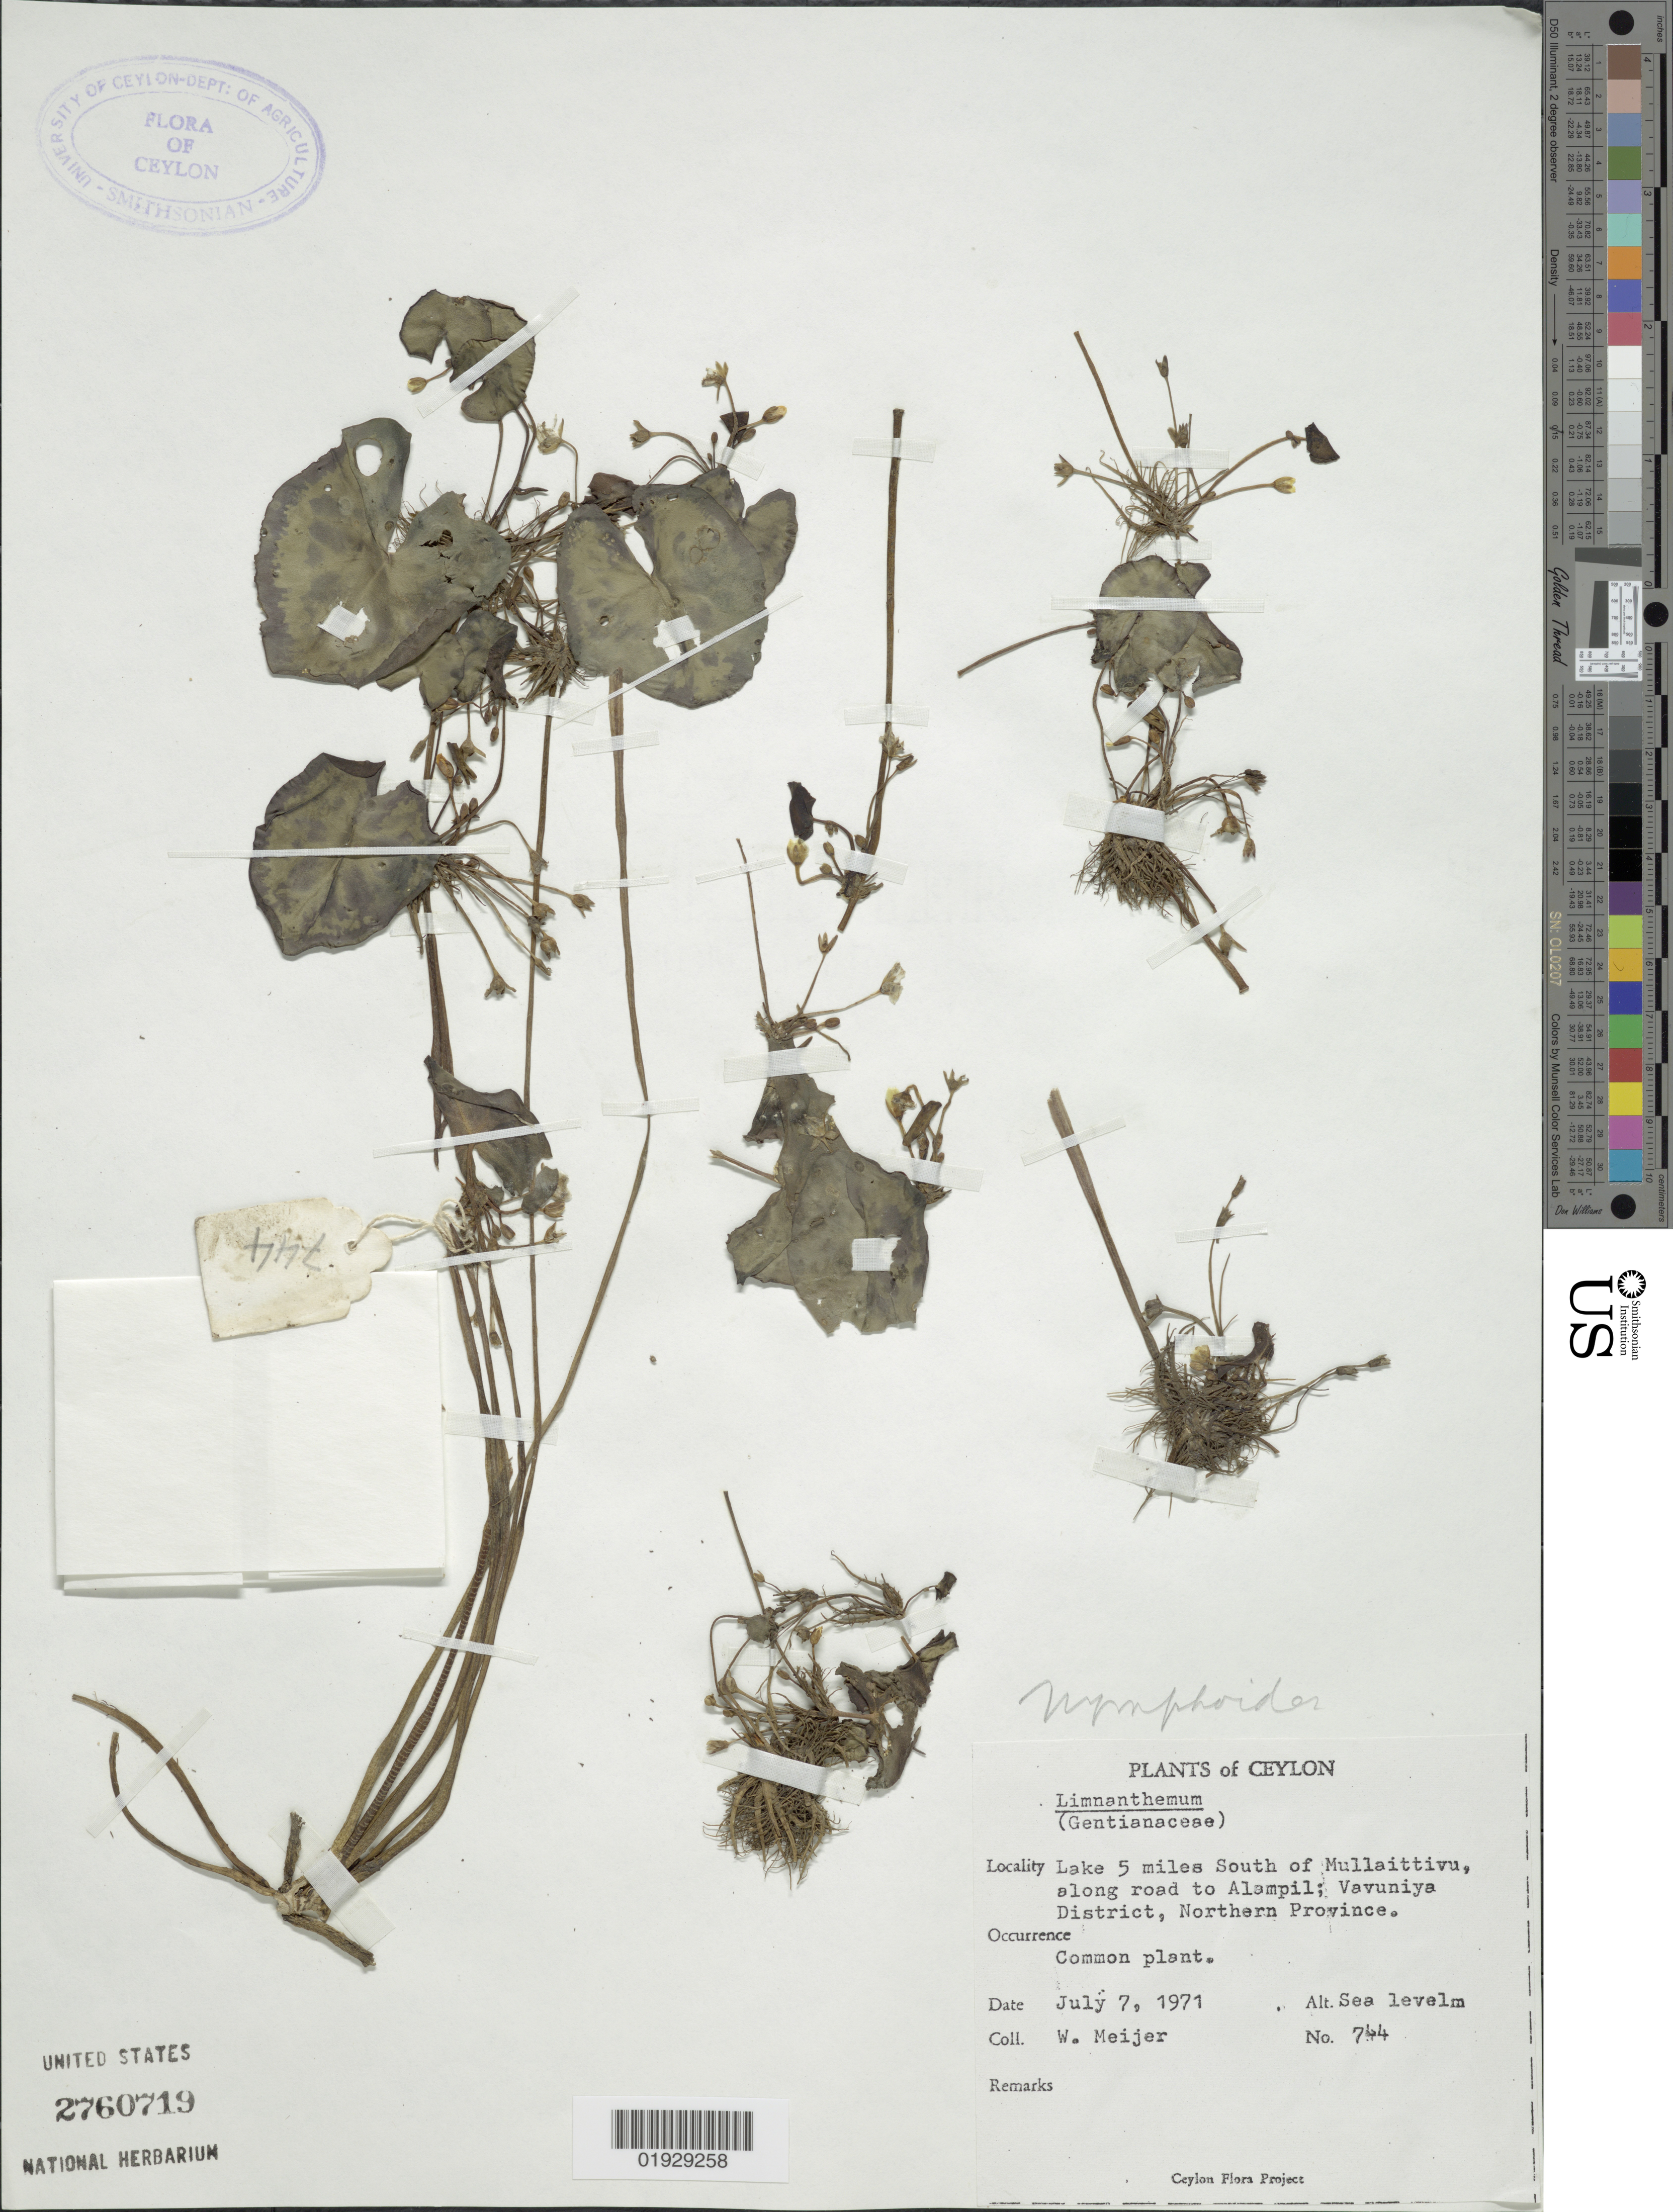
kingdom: Plantae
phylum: Tracheophyta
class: Magnoliopsida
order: Asterales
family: Menyanthaceae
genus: Nymphoides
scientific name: Nymphoides sp.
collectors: W. Meijer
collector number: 744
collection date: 1971-07-07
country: Sri Lanka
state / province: Northern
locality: Ceylon. Lake 5 miles South of Mullaittivu, along road to Alampil; Vavuniya District, Northern Province.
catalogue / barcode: US 2760719